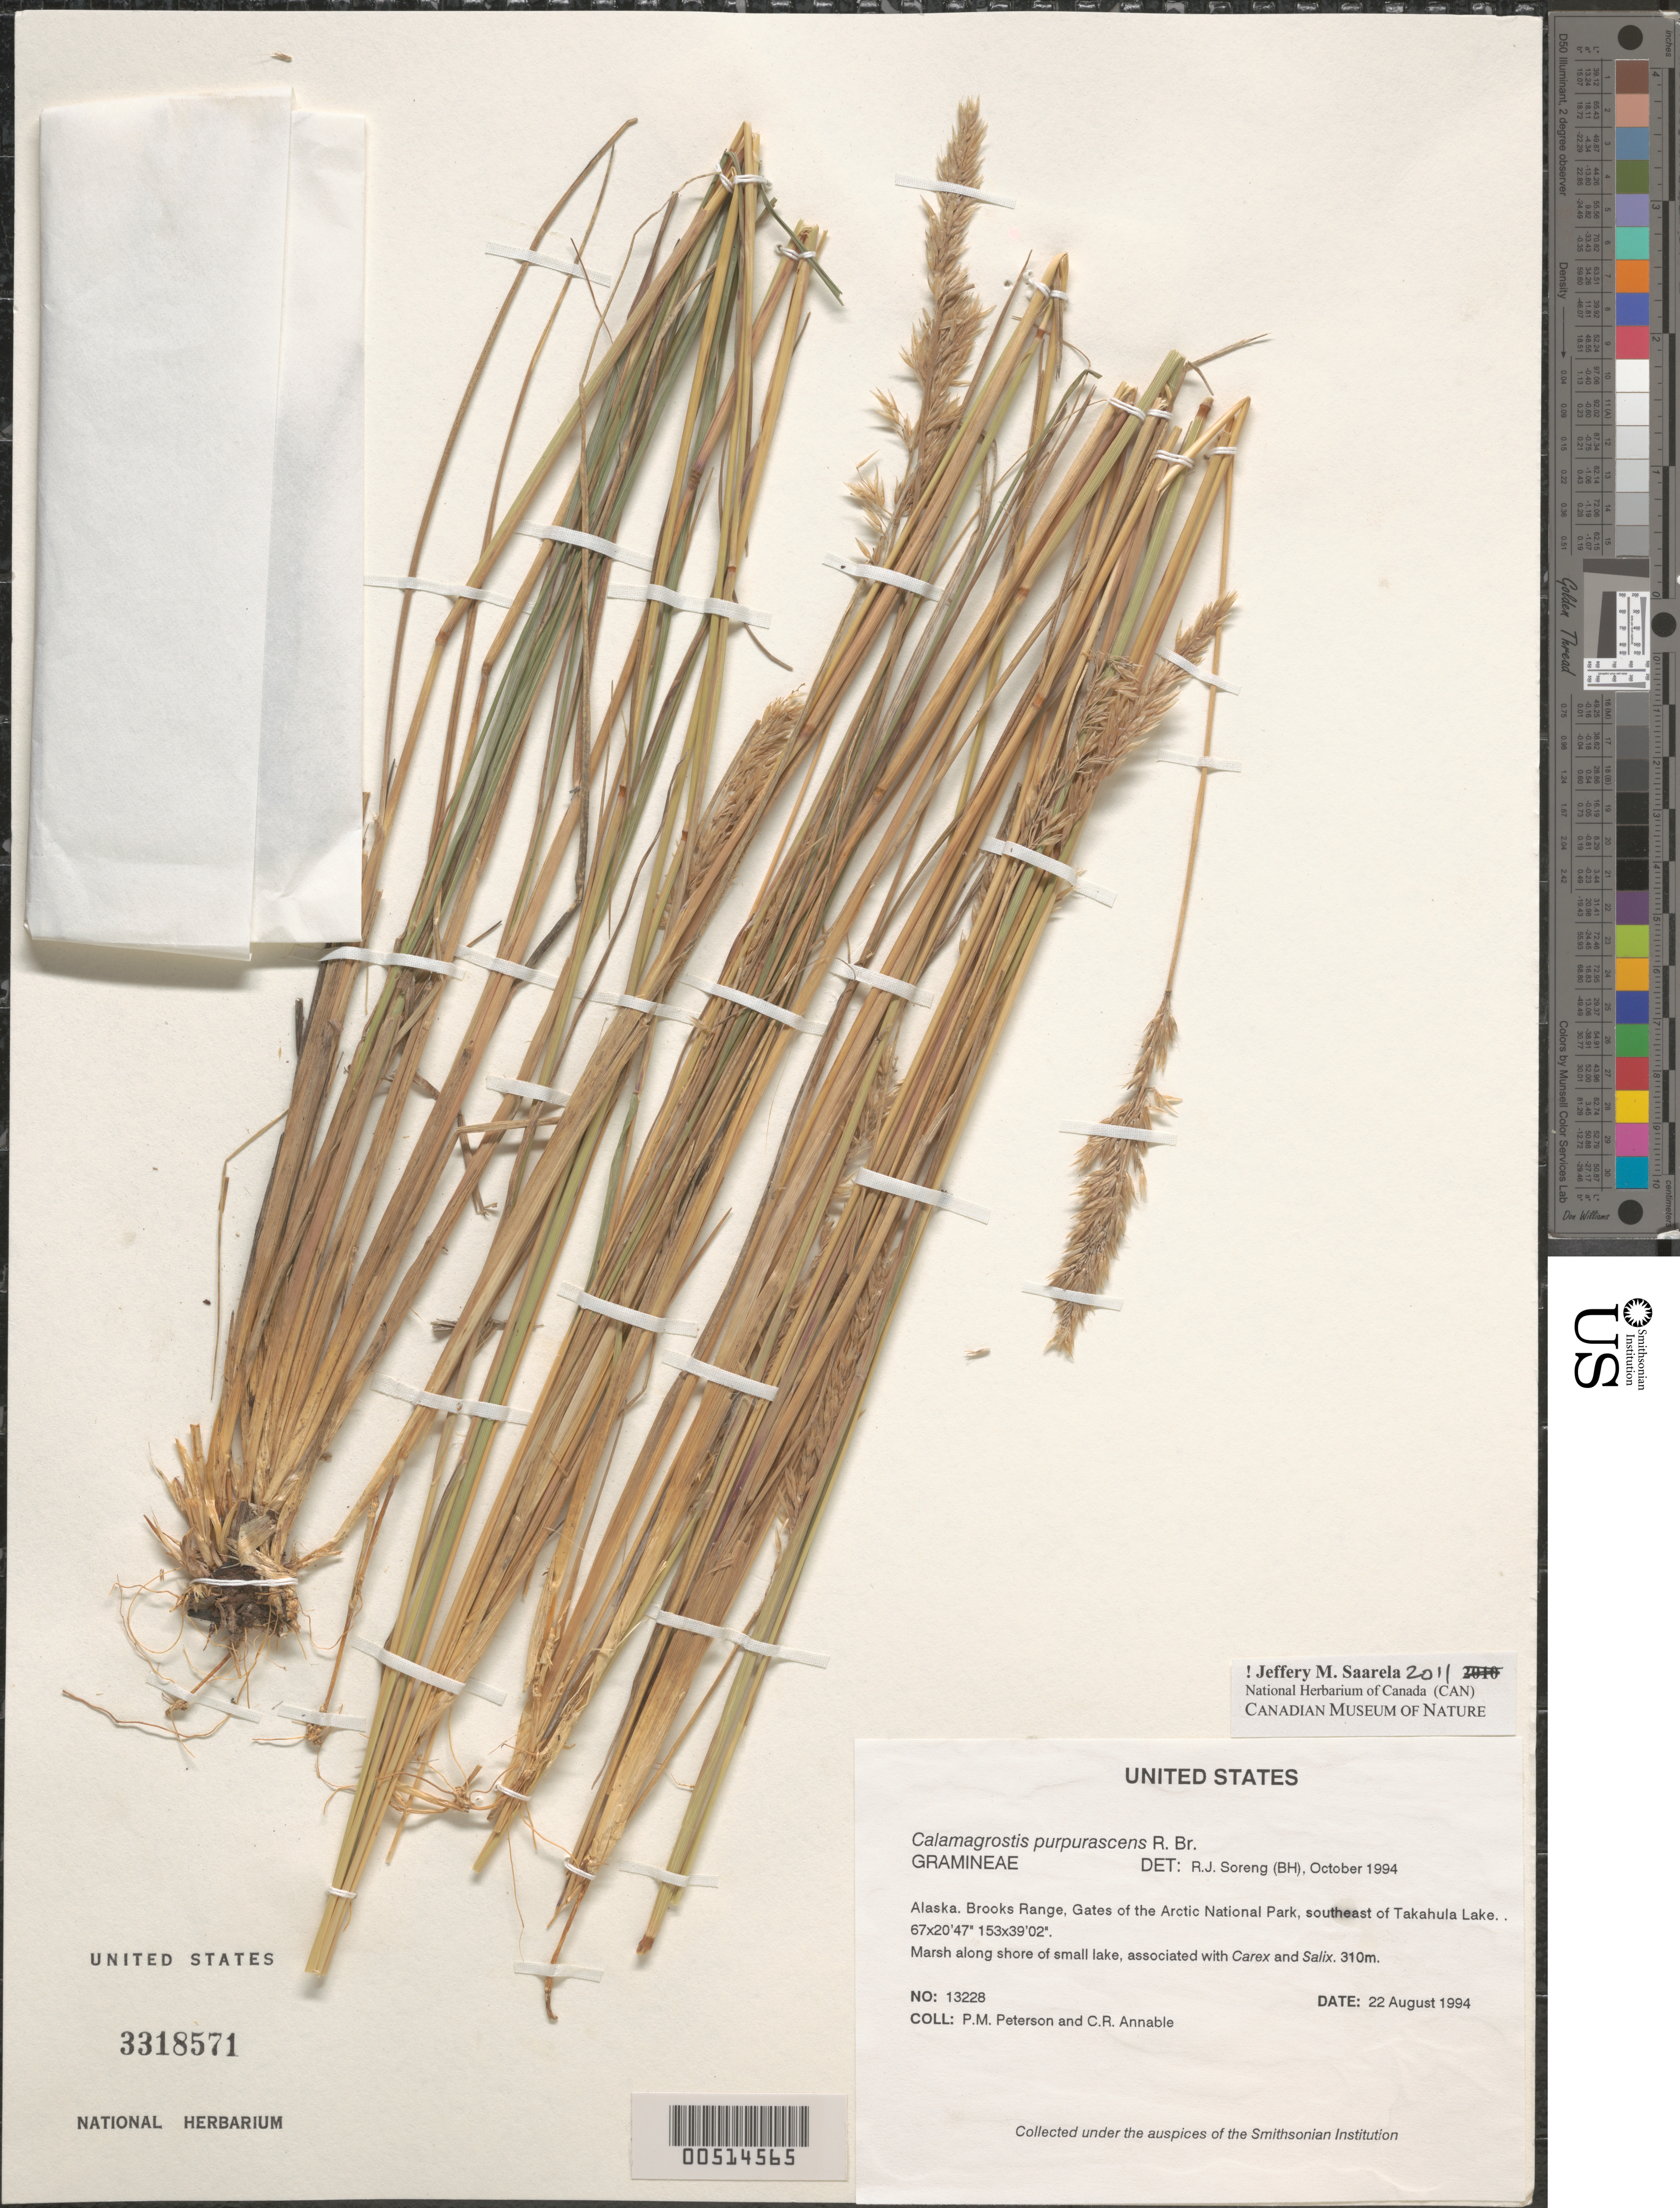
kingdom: Plantae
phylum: Tracheophyta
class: Liliopsida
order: Poales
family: Poaceae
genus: Calamagrostis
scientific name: Calamagrostis purpurascens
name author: R. Br.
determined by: Soreng, Robert J., Research Associate (BOT), Smithsonian Institution - National Museum of Natural History (UNITED STATES)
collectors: P. M. Peterson & C. R. Annable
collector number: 13228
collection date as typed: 22 Aug 1994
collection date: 1994-08-22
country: United States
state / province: Alaska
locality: Brooks Range, Gates of the Arctic National Park, southeast of Takahula Lake.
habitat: Marsh along shore of small lake, associated with {Carex} and {Salix}.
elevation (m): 310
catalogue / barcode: US 3318571